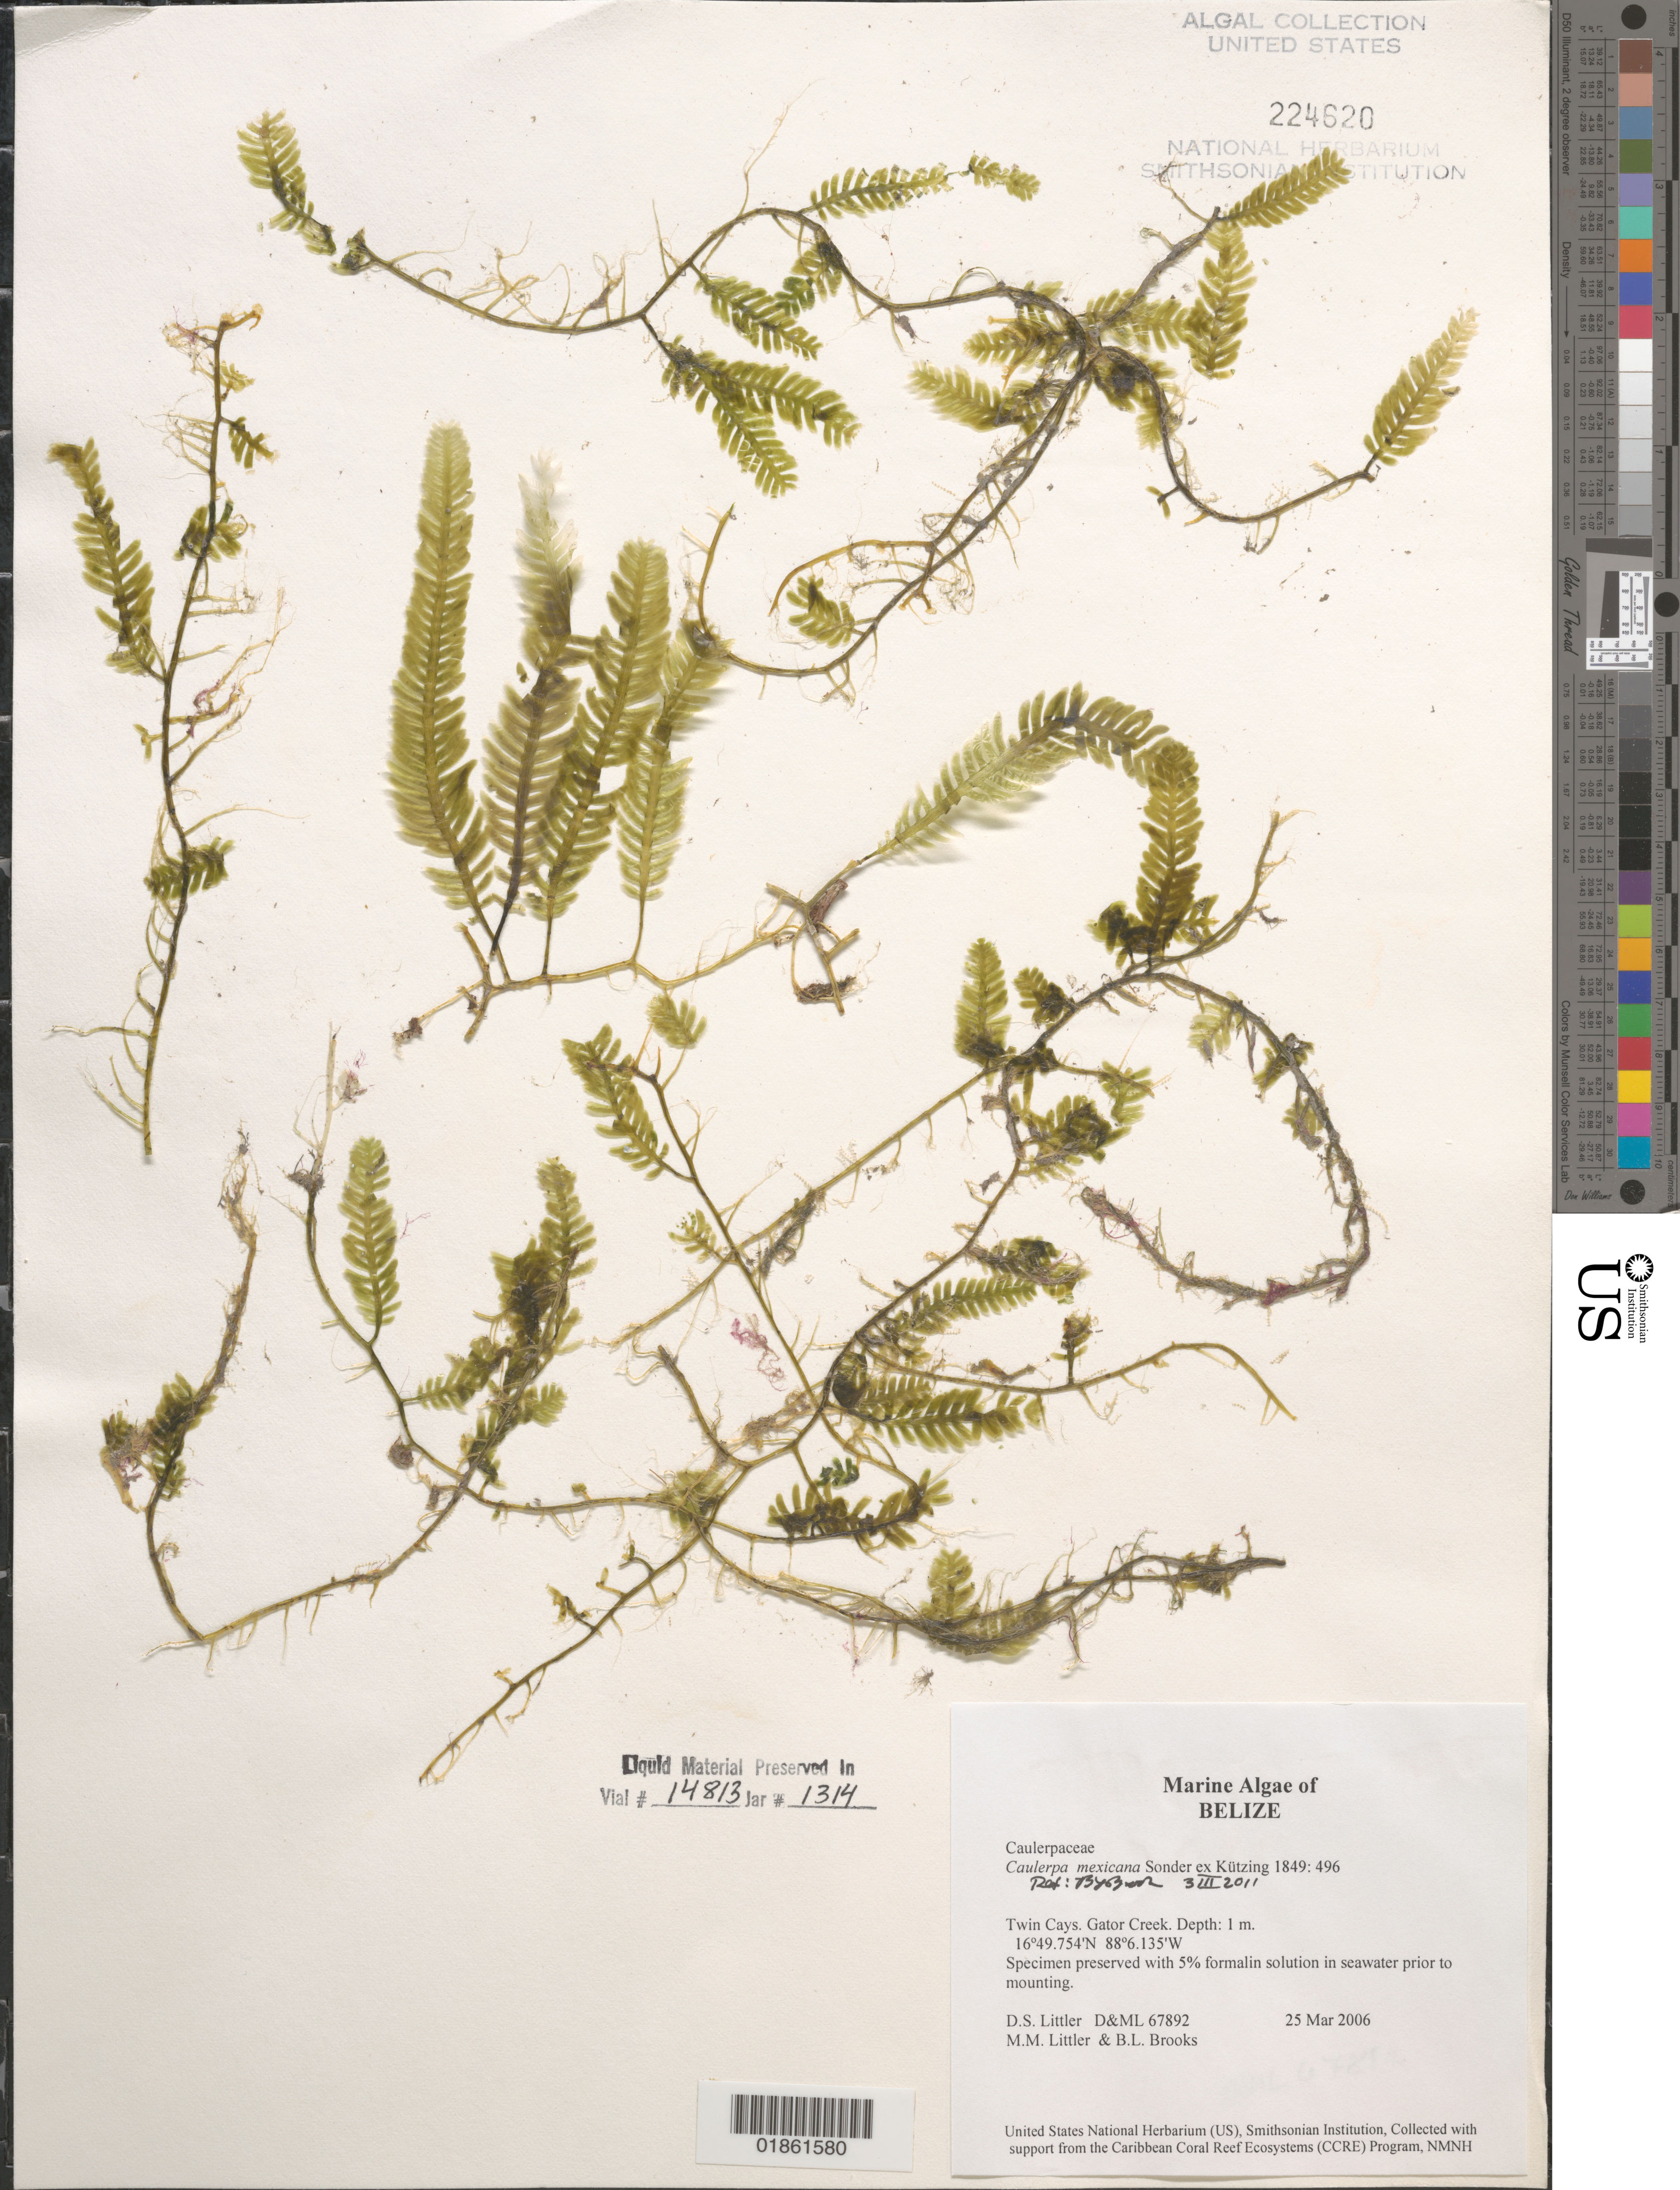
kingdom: Plantae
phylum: Chlorophyta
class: Ulvophyceae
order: Bryopsidales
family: Caulerpaceae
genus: Caulerpa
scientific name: Caulerpa mexicana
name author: Sond. ex Kütz.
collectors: M. M. Littler, D. S. Littler & B. Brooks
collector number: D&ML 67892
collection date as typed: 25 Mar 2006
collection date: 2006-03-25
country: Belize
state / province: Stann Creek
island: Twin Cays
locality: Grouper Gardens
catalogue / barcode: US 224620